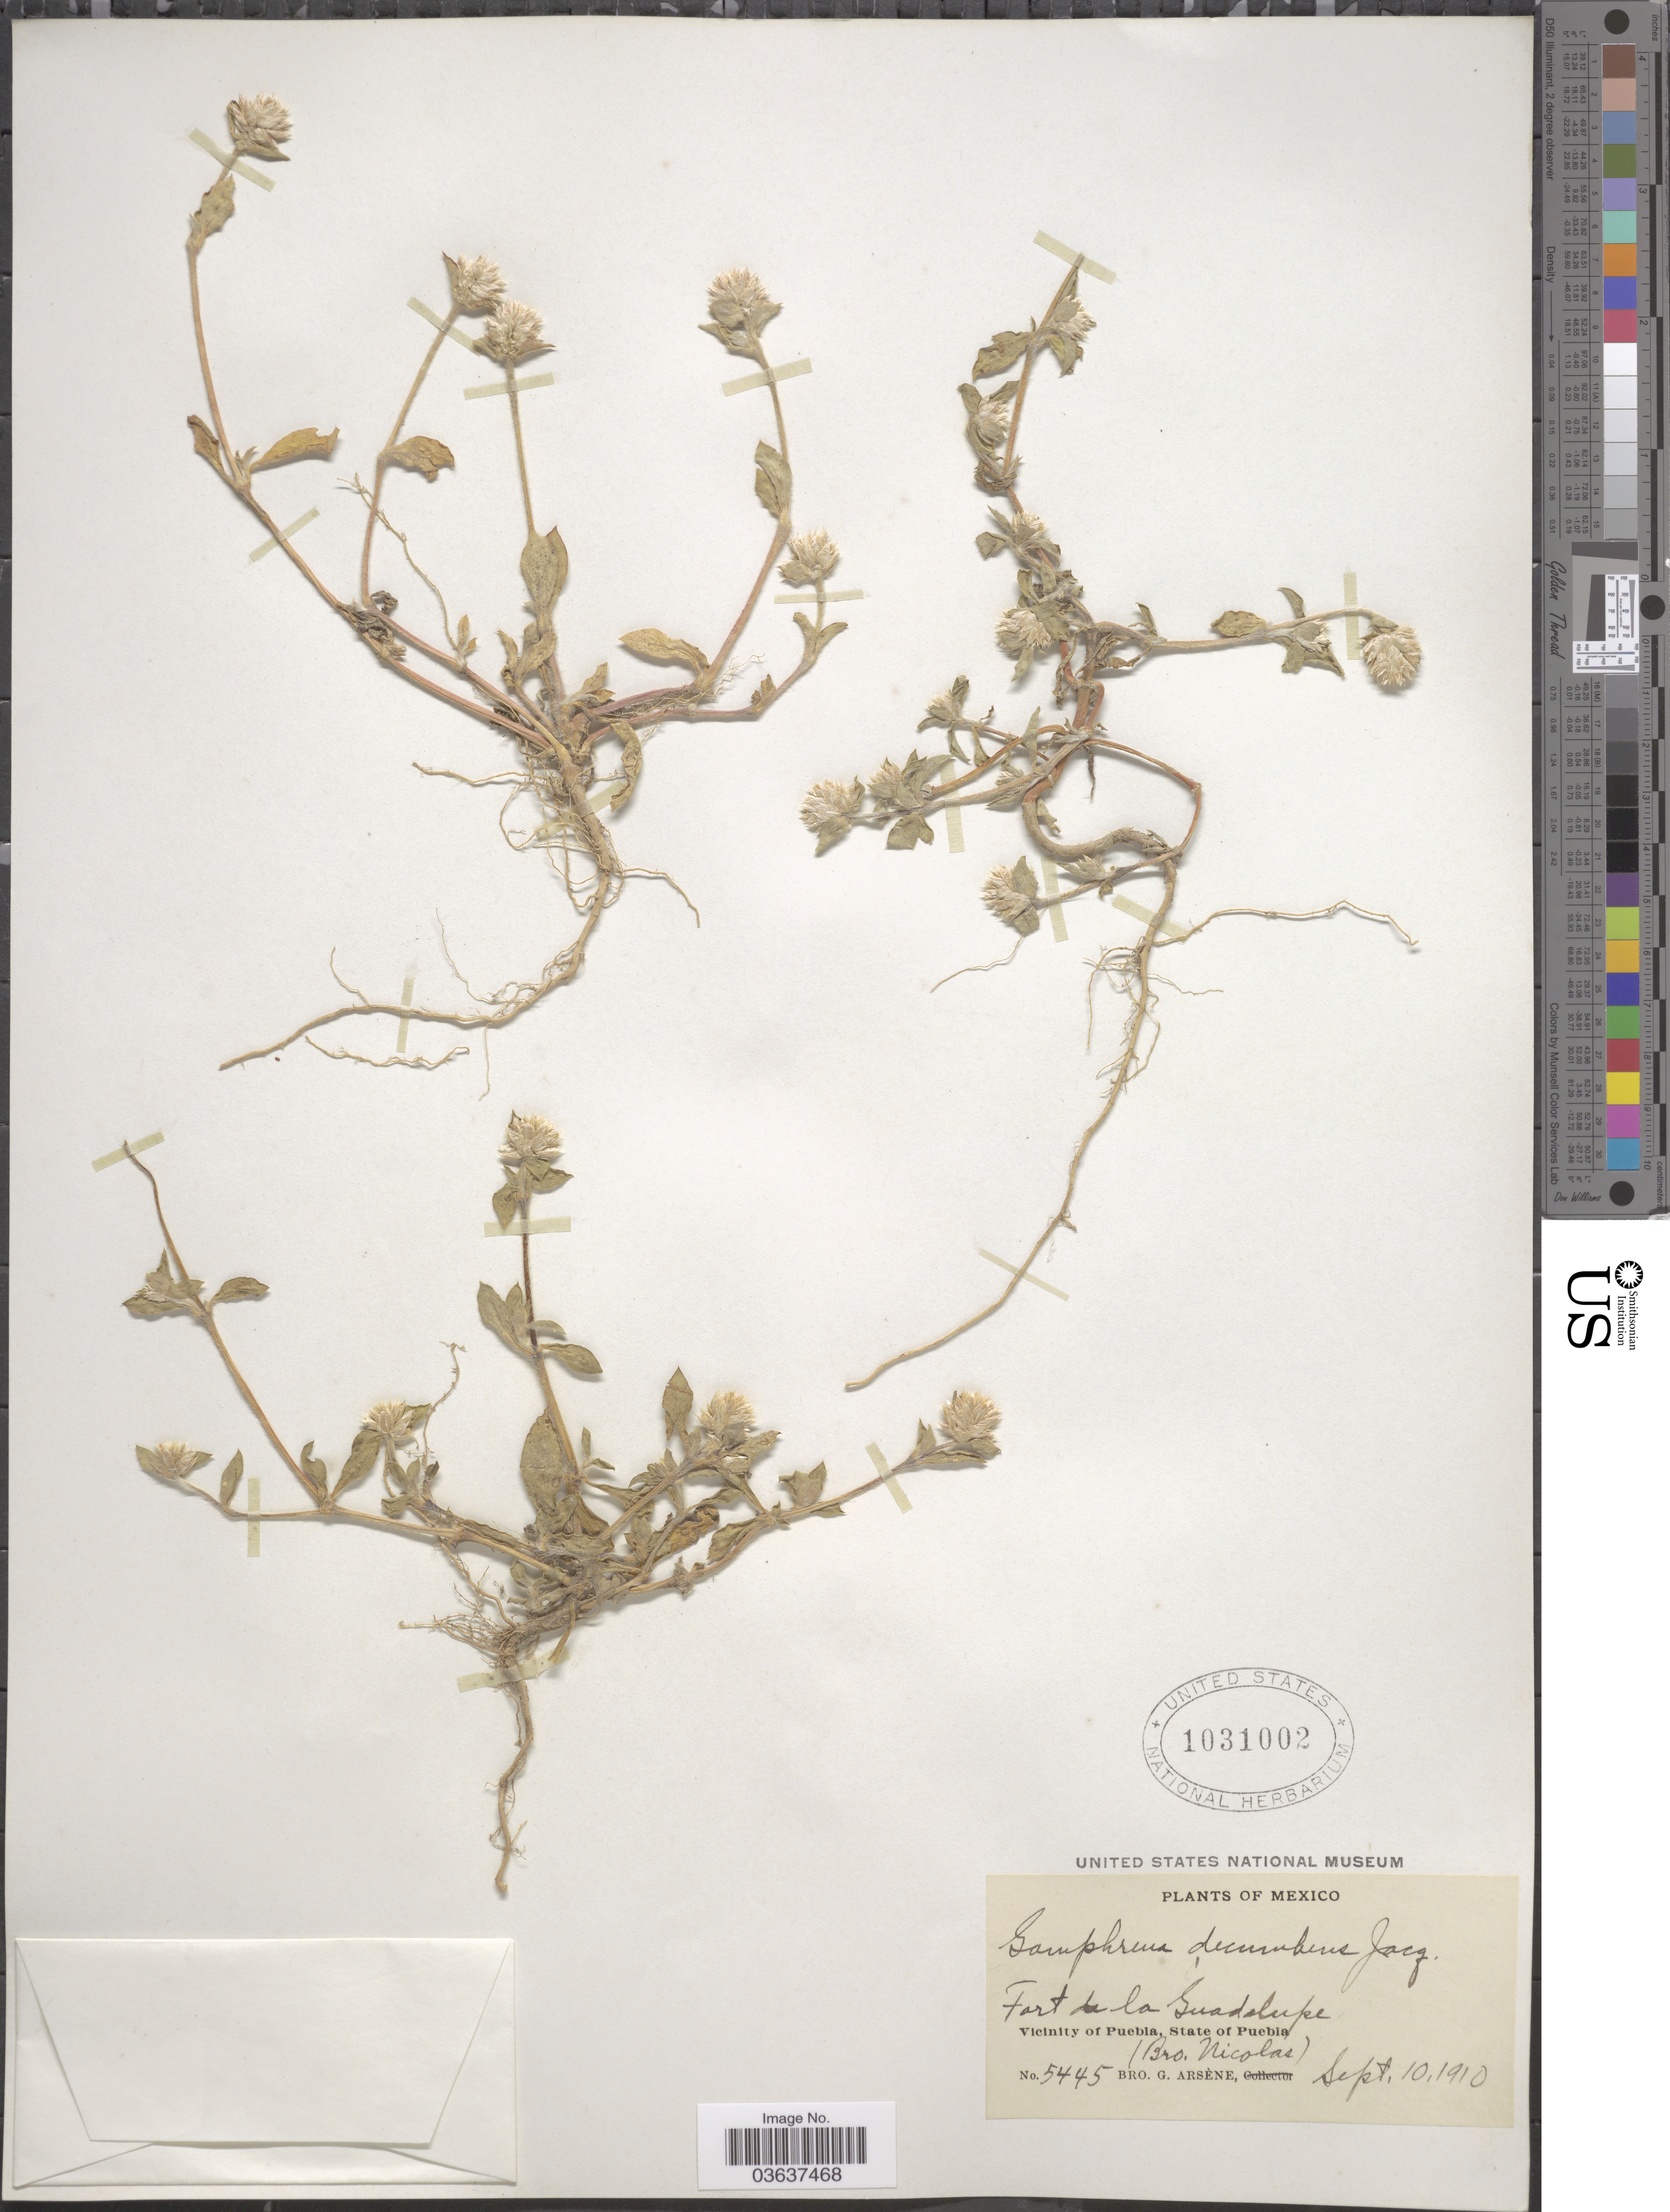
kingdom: Plantae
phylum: Tracheophyta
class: Magnoliopsida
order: Caryophyllales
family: Amaranthaceae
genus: Gomphrena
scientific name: Gomphrena decumbens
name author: Jacq.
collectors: Bro. G. Arsène & Bro. Nicolas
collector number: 5445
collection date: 1910-09-10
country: Mexico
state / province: Puebla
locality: Fort de la Guadalupe. Vicinity of Puebla.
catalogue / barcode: US 1031002